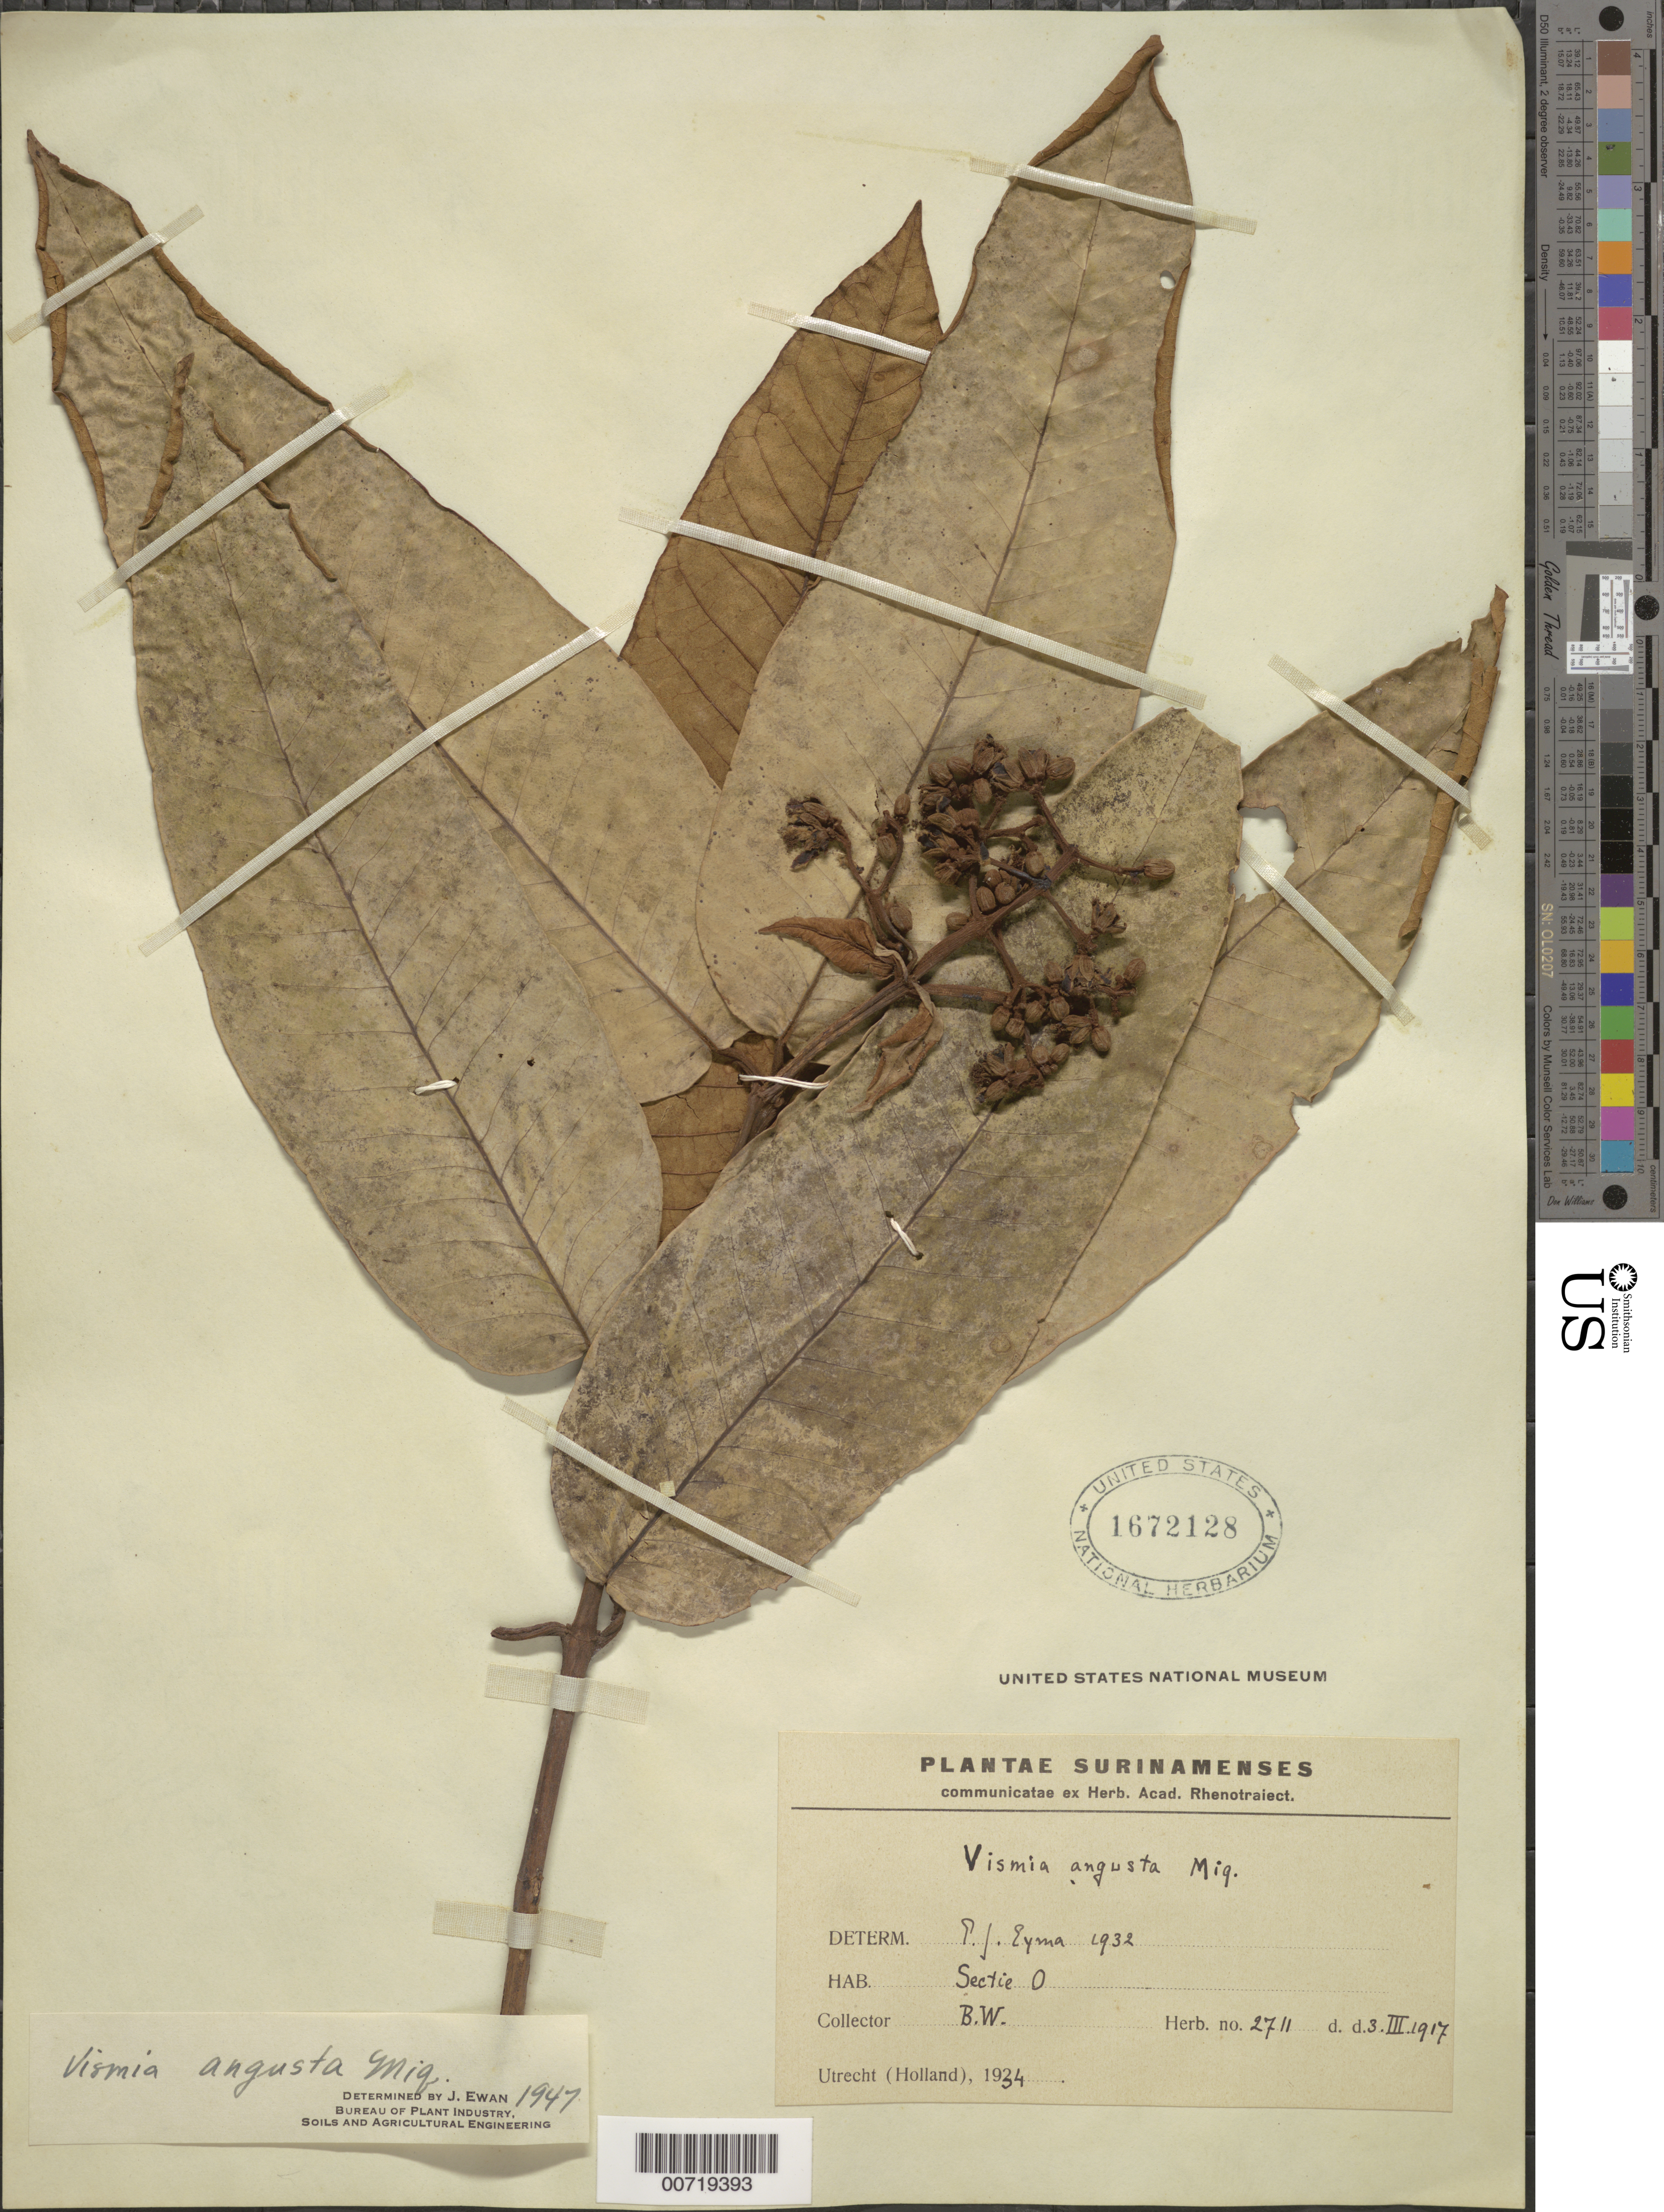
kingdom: Plantae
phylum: Tracheophyta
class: Magnoliopsida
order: Malpighiales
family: Hypericaceae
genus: Vismia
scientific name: Vismia macrophylla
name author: Kunth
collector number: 2711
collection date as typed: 3-Mar-17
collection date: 1917-03-03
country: Suriname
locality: Sectie O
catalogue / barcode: US 1672128